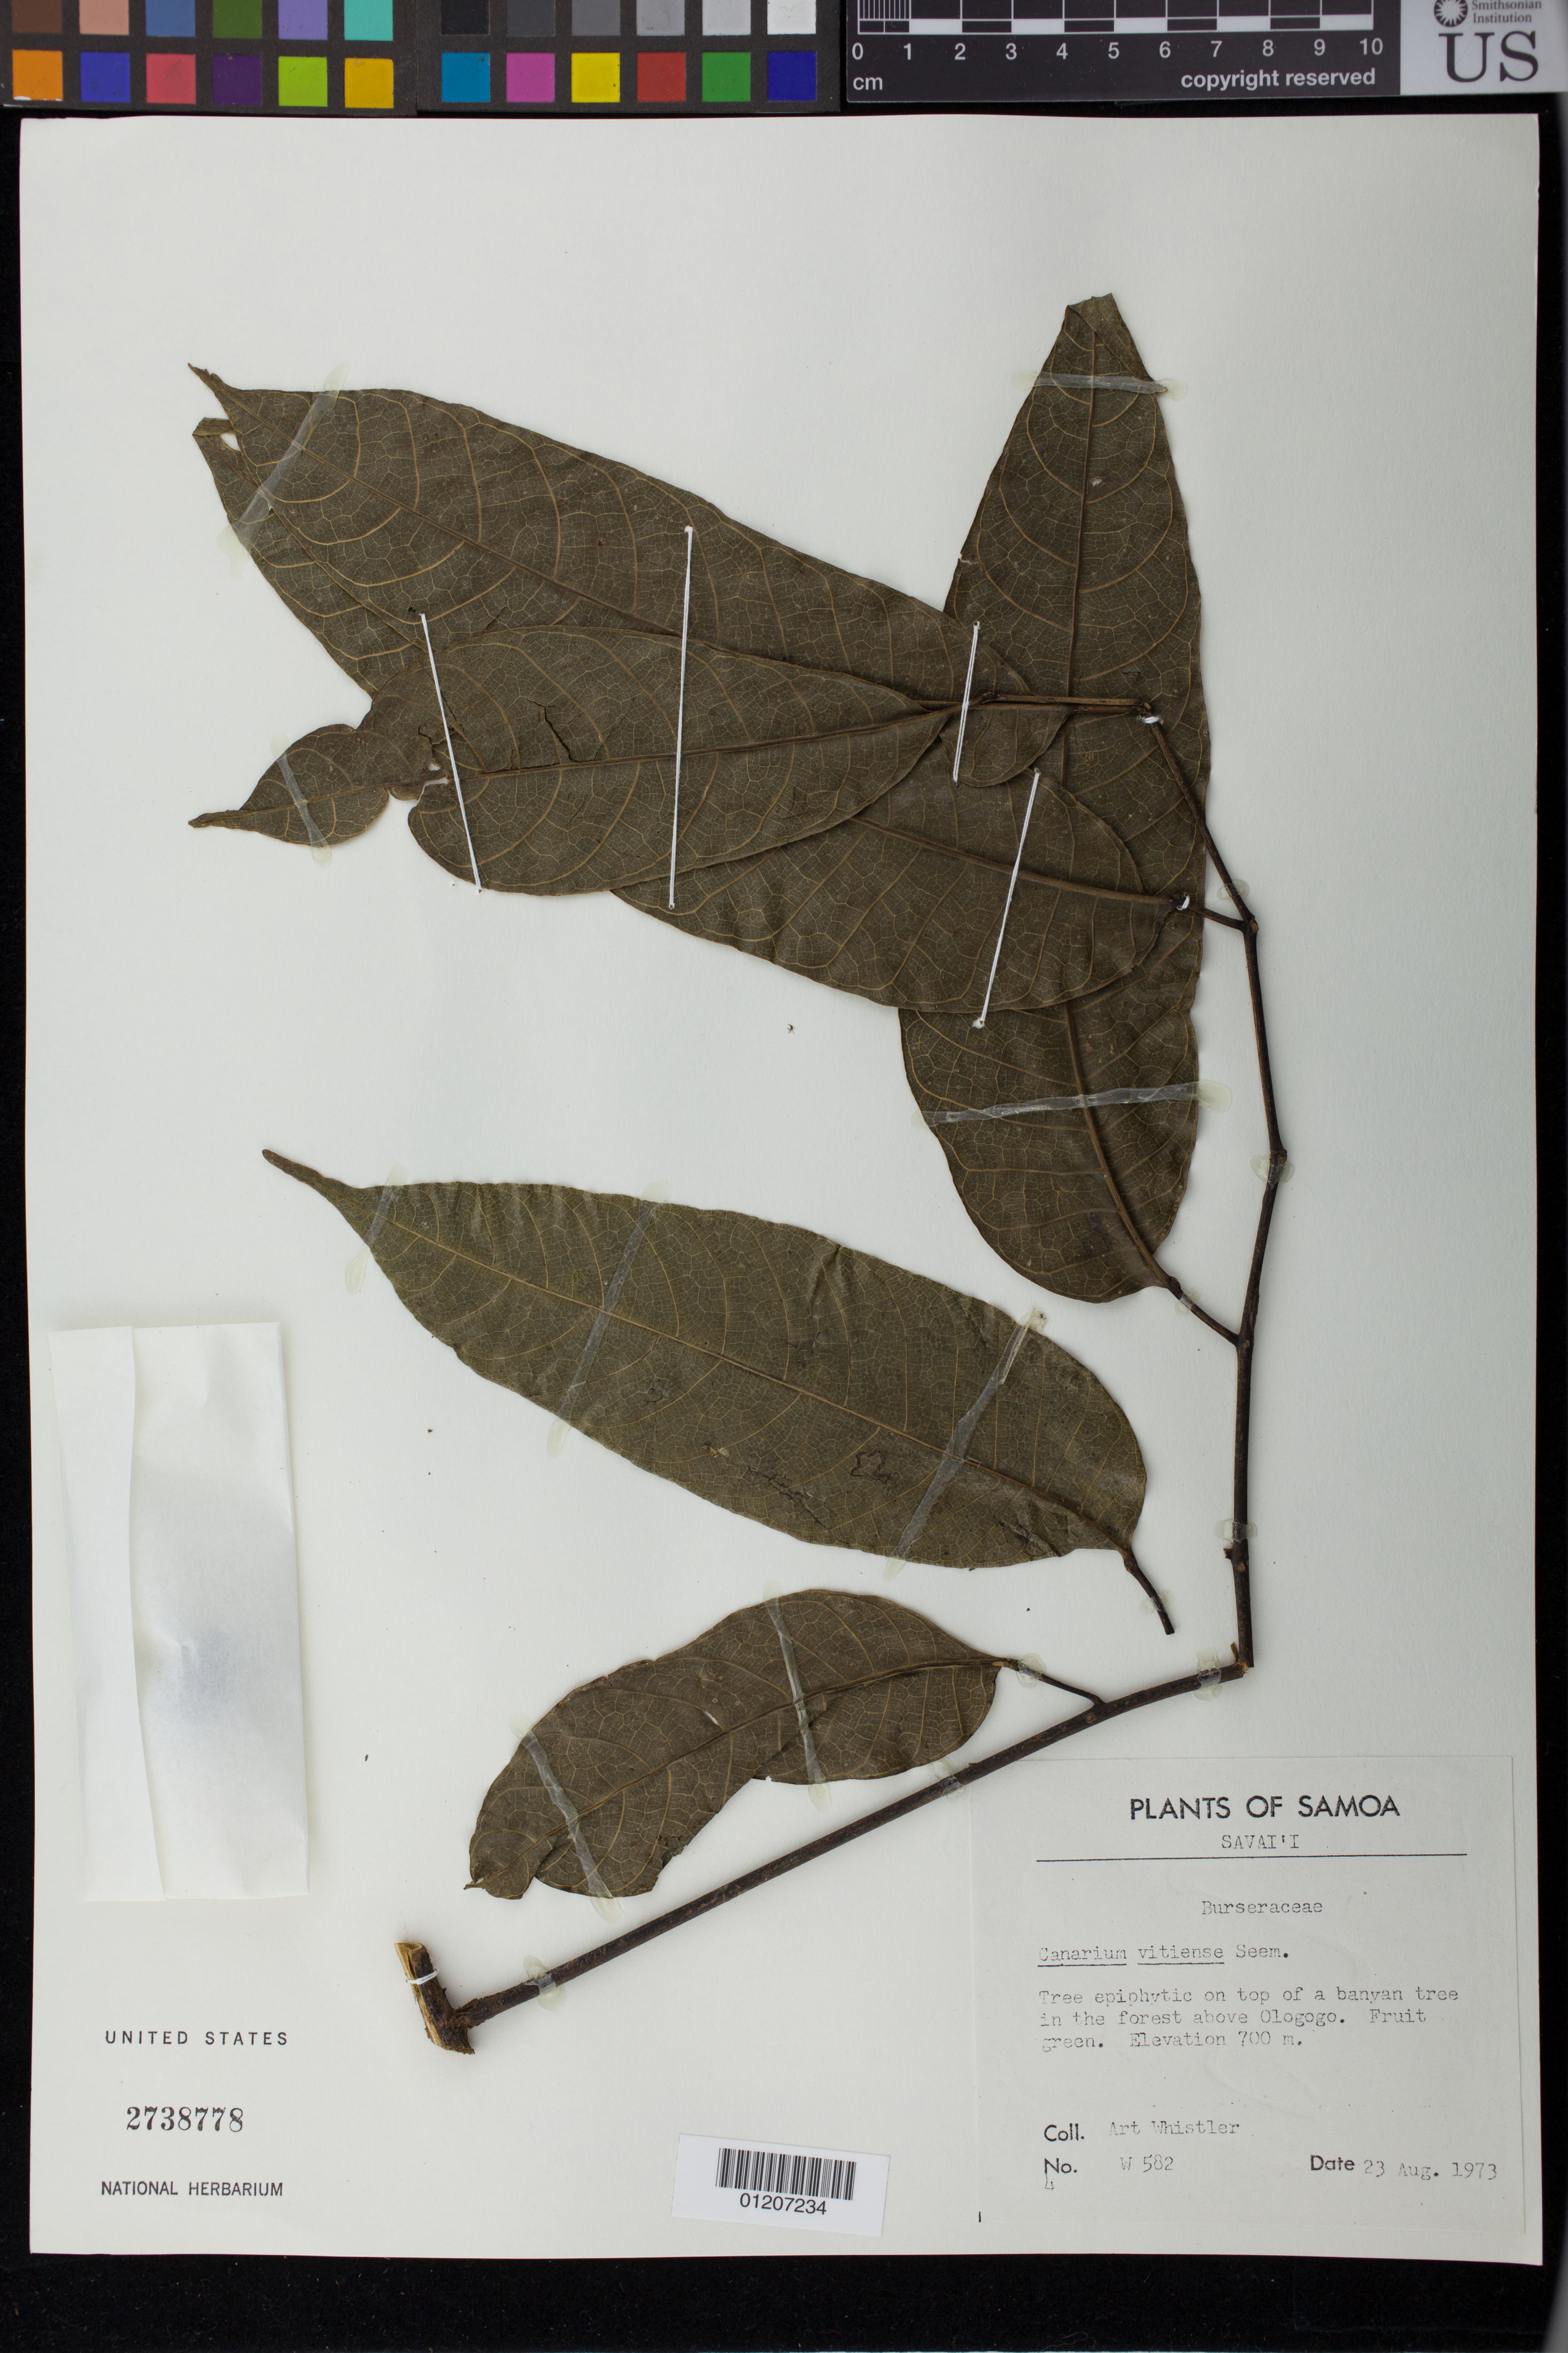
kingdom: Plantae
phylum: Tracheophyta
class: Magnoliopsida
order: Sapindales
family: Burseraceae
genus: Canarium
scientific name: Canarium vitiense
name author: A. Gray in Wilkes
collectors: A. Whistler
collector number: W 582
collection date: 1973-08-23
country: Samoa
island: Savai'i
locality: Above Ologogo.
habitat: In the forest.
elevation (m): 700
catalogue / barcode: US 2738778